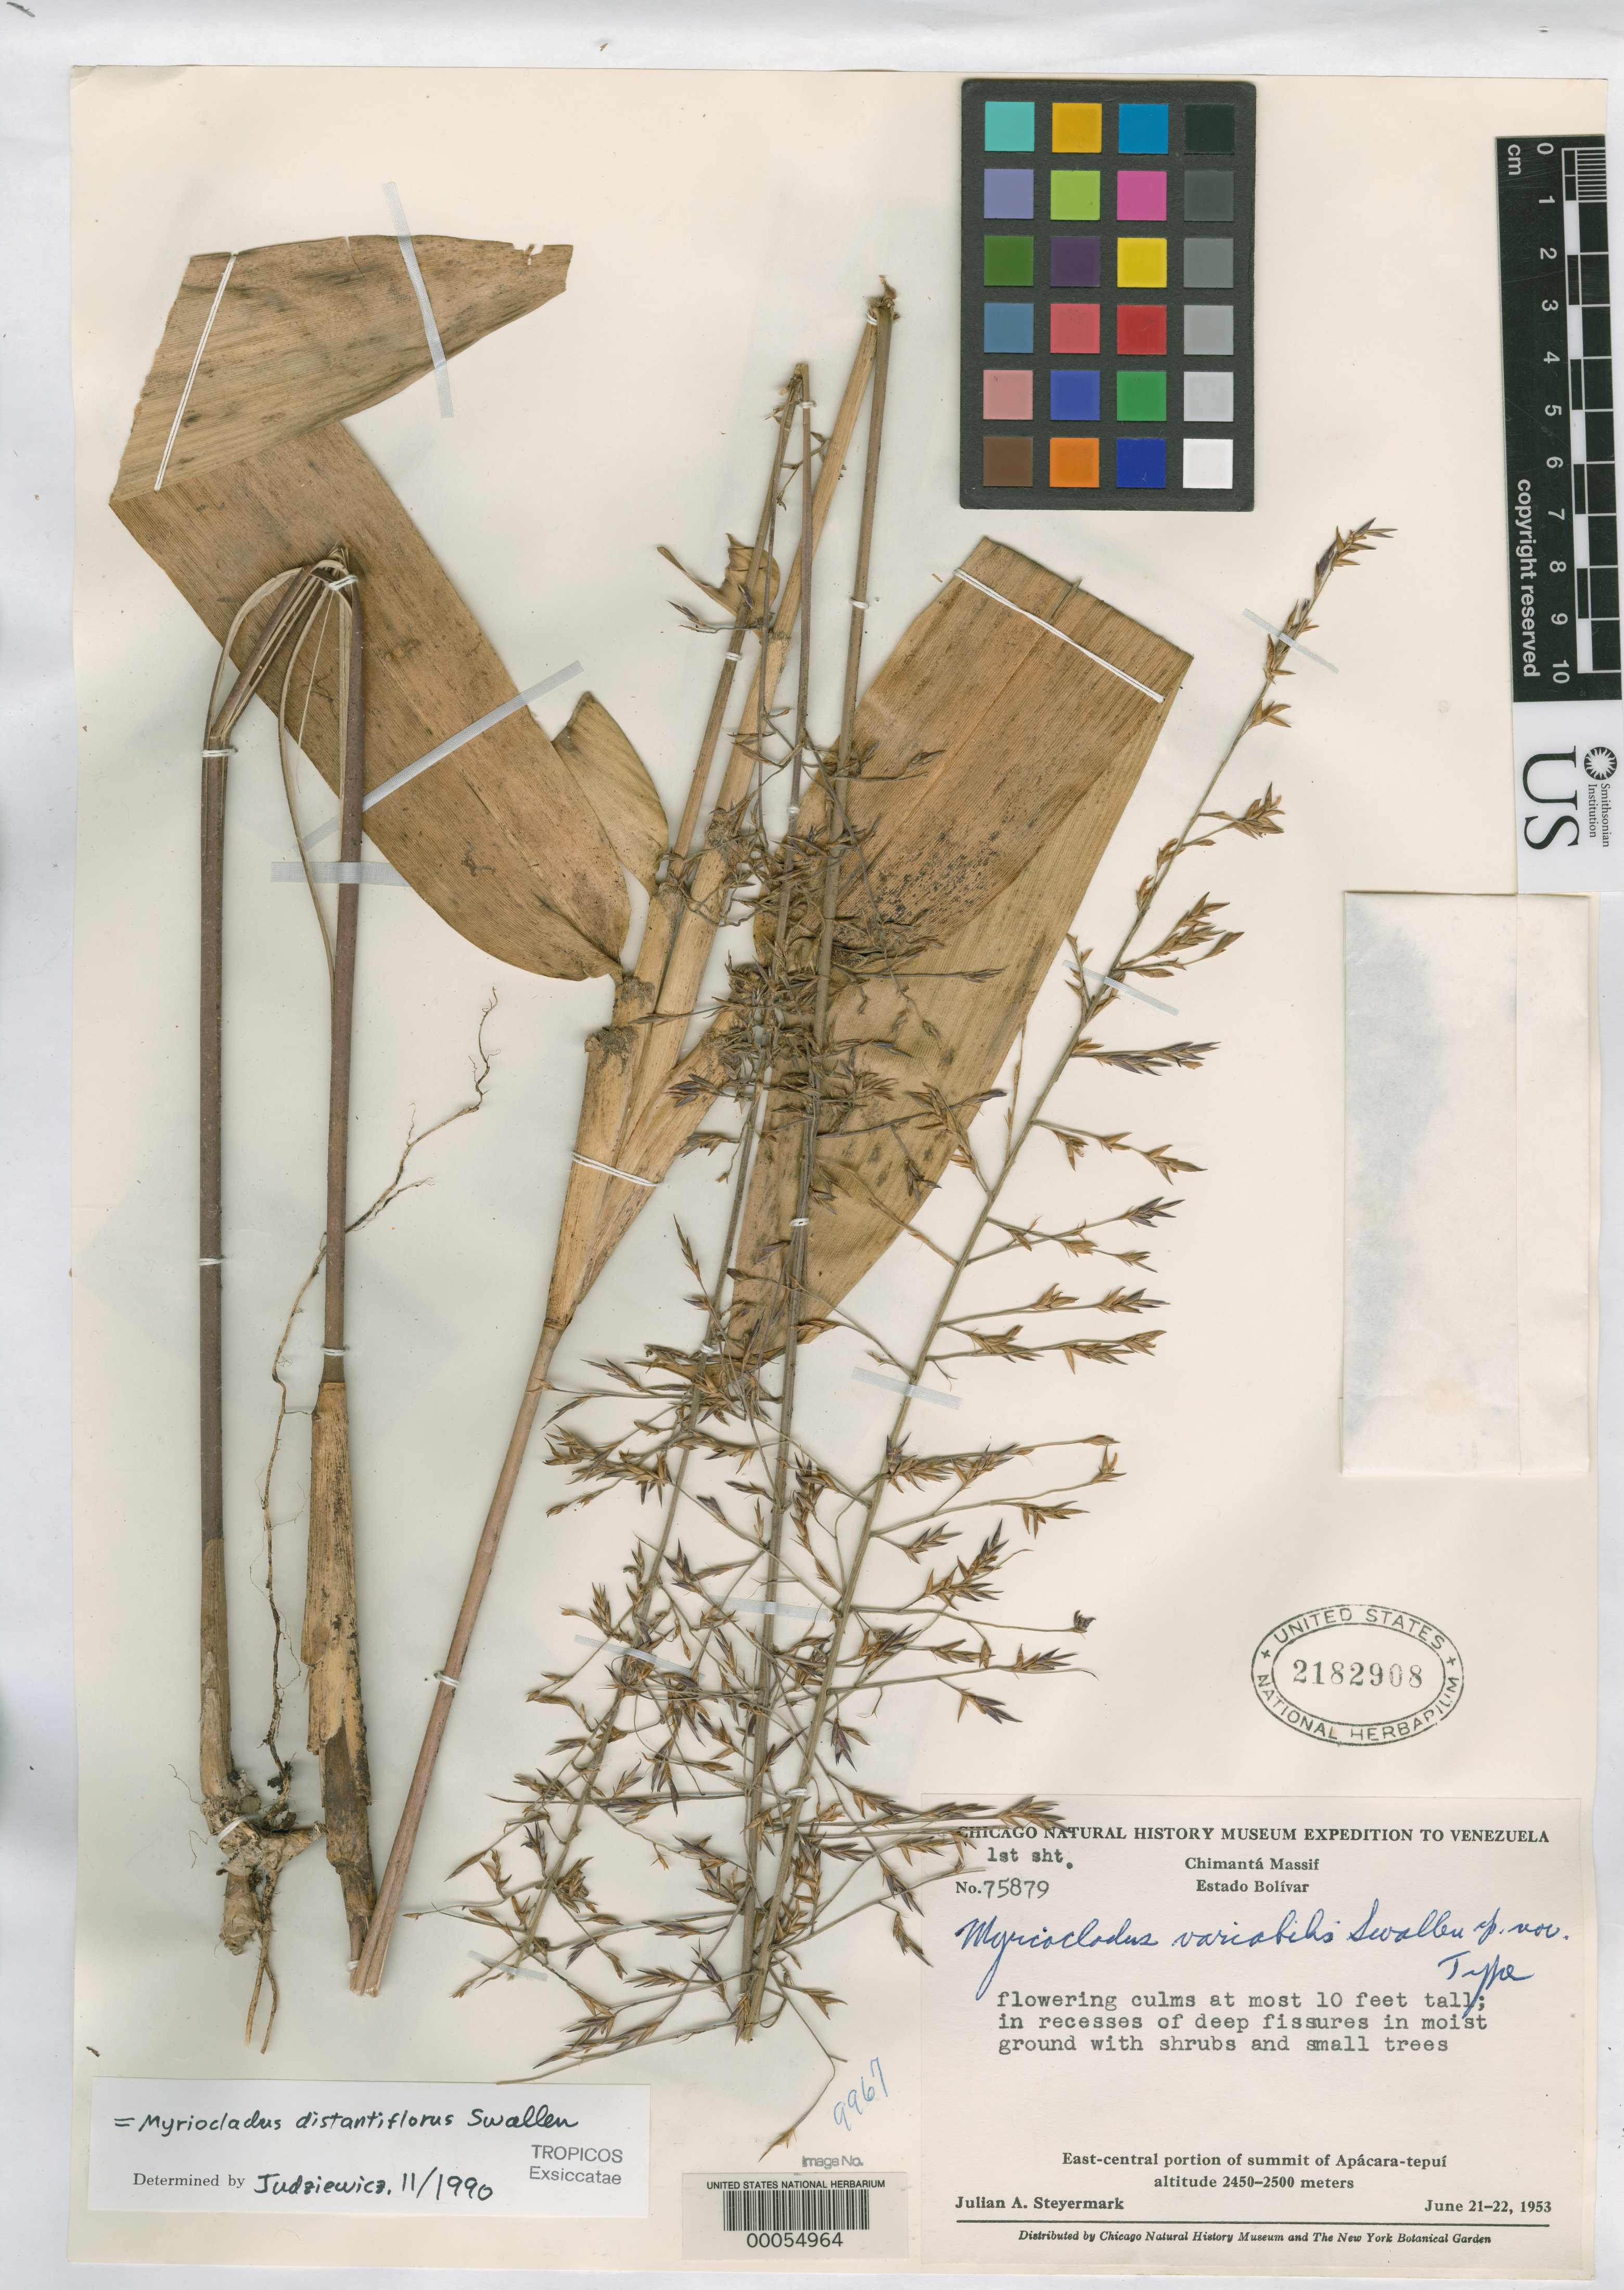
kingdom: Plantae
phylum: Tracheophyta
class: Liliopsida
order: Poales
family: Poaceae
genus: Myriocladus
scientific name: Myriocladus variabilis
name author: Swallen in Maguire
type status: Holotype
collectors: J. Steyermark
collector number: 75879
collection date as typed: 21 Jun 1953 to 22 Jun 1953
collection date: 1953-06-21/1953-06-22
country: Venezuela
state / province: Bolivar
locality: Chimanta Massif, Apacara-tepui.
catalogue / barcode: US 2182908